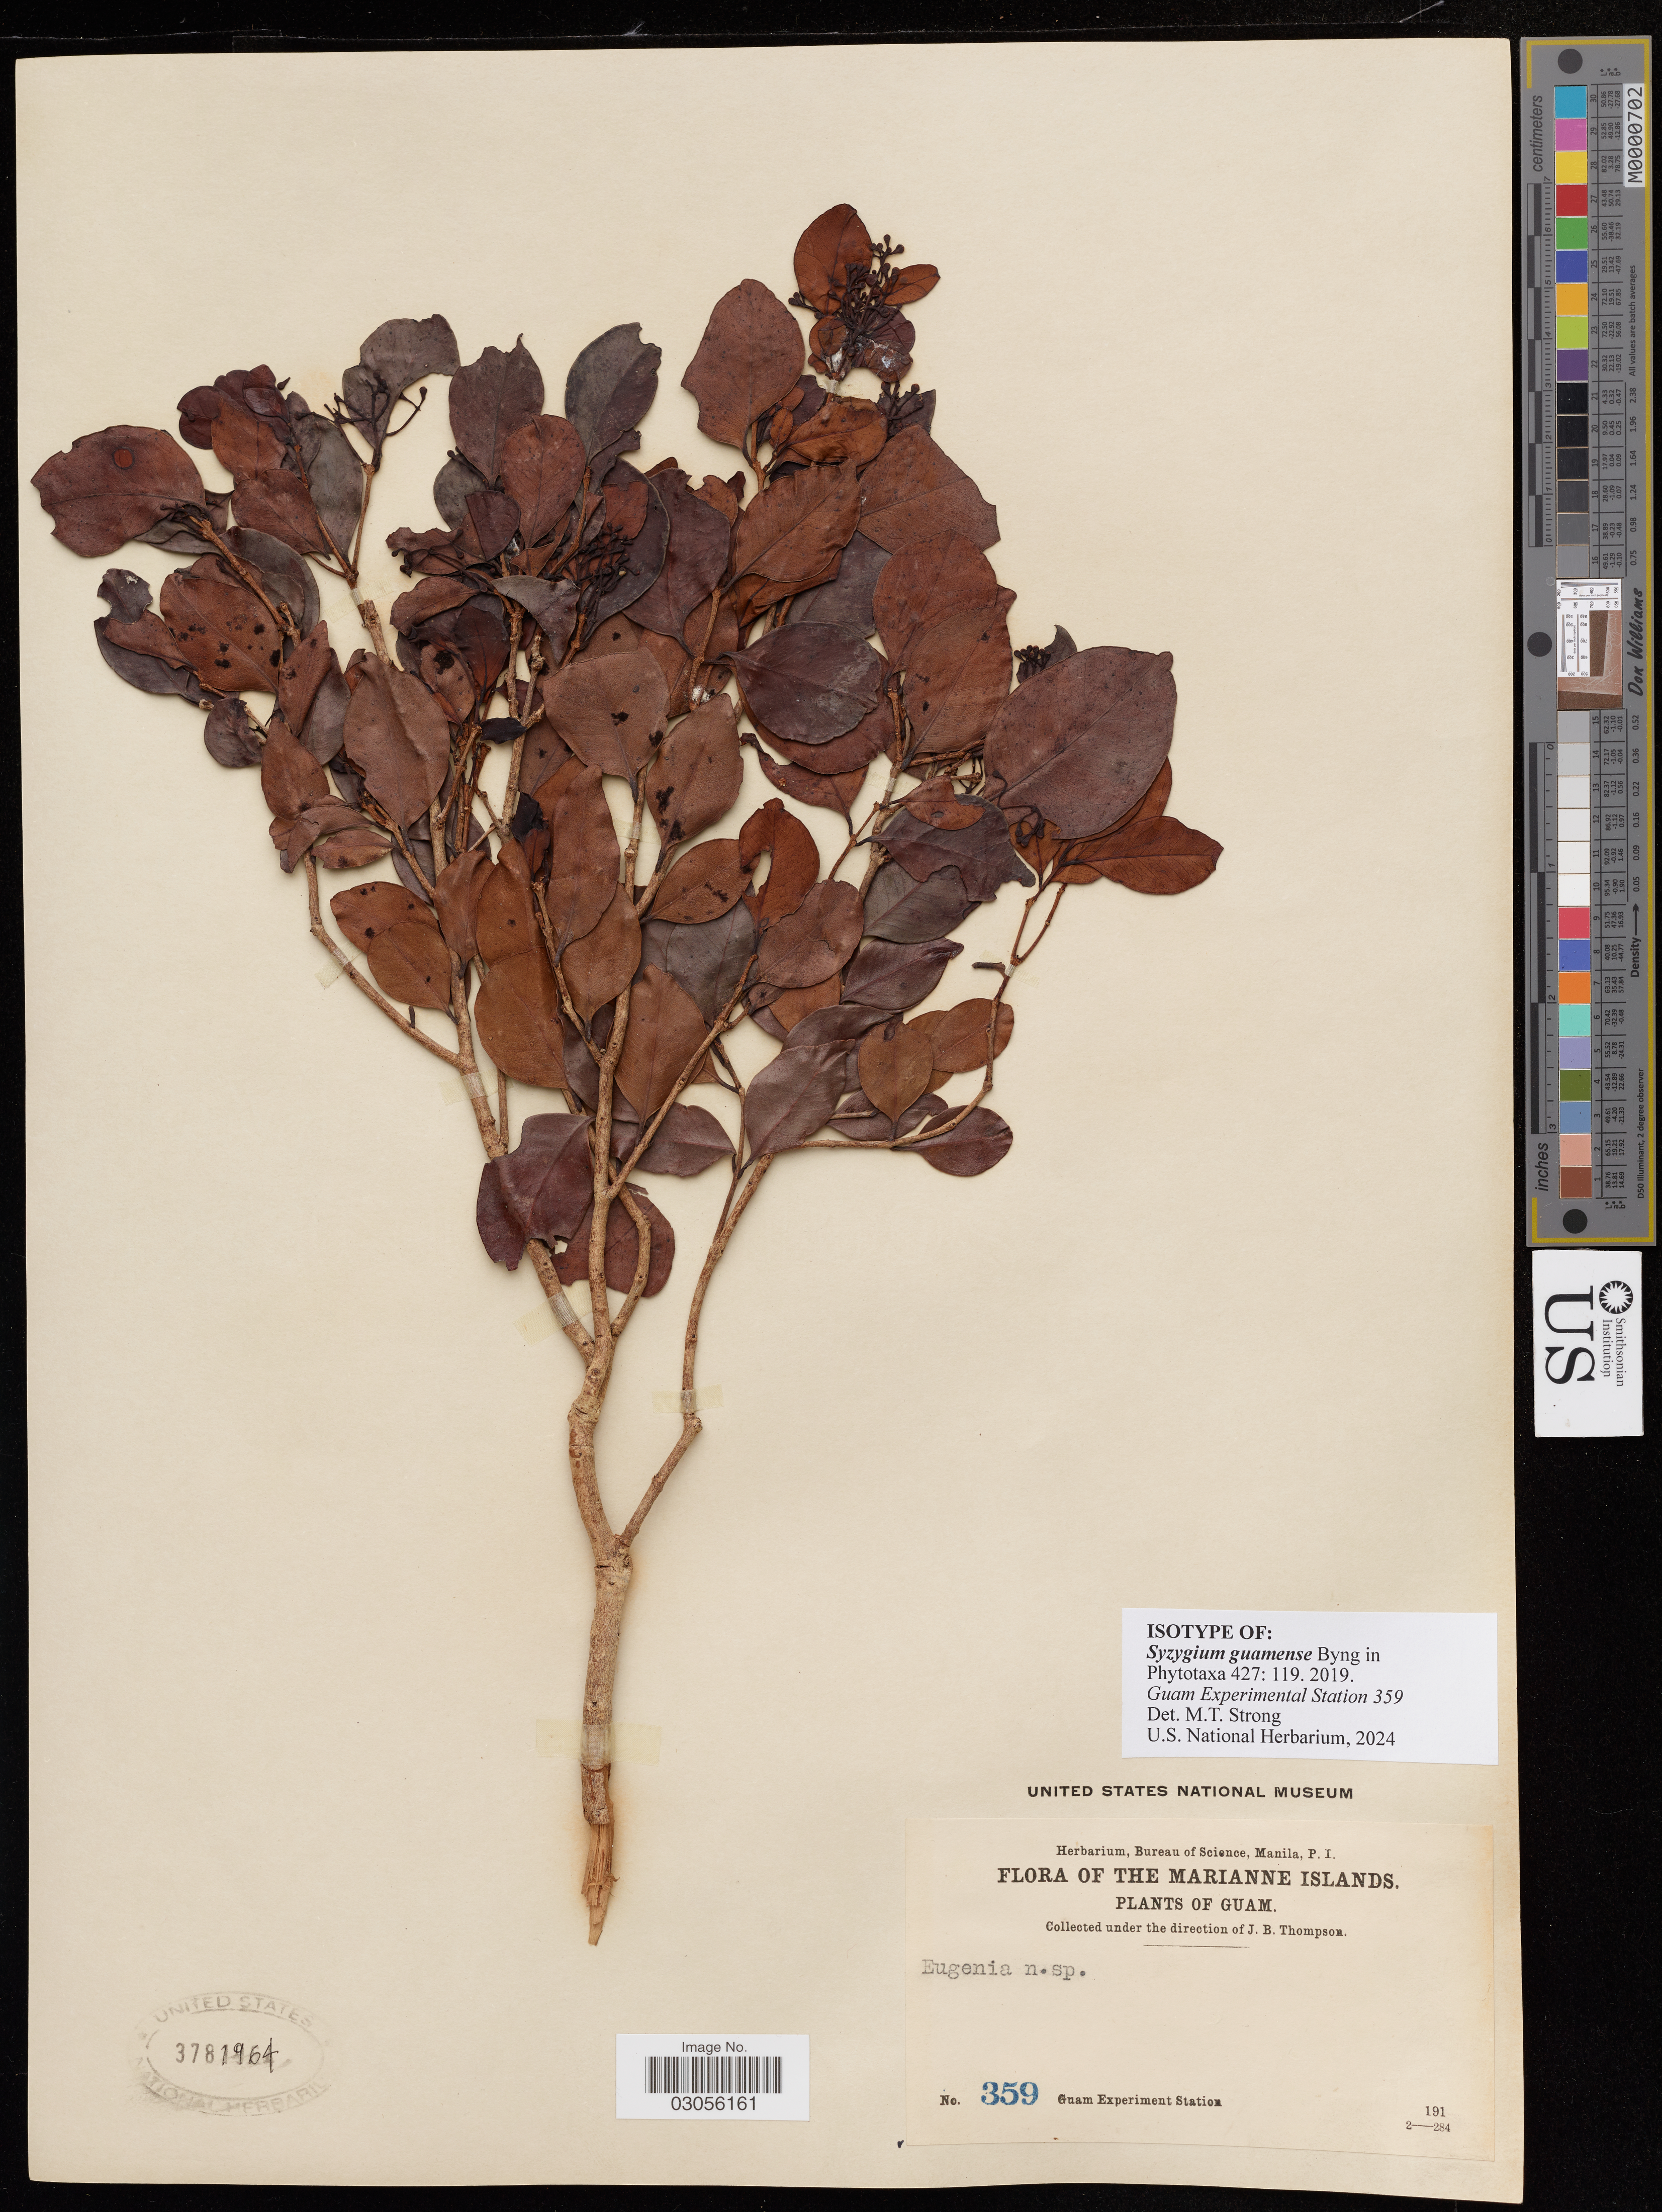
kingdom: Plantae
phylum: Tracheophyta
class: Magnoliopsida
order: Myrtales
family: Myrtaceae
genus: Syzygium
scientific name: Syzygium guamense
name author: Byng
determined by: Strong, Mark T., (BOT), Smithsonian Institution - National Museum of Natural History (UNITED STATES)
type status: Isotype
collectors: Guam Exp. Sta.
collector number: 359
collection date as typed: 191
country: Guam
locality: The Marianne Islands.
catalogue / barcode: US 3781964